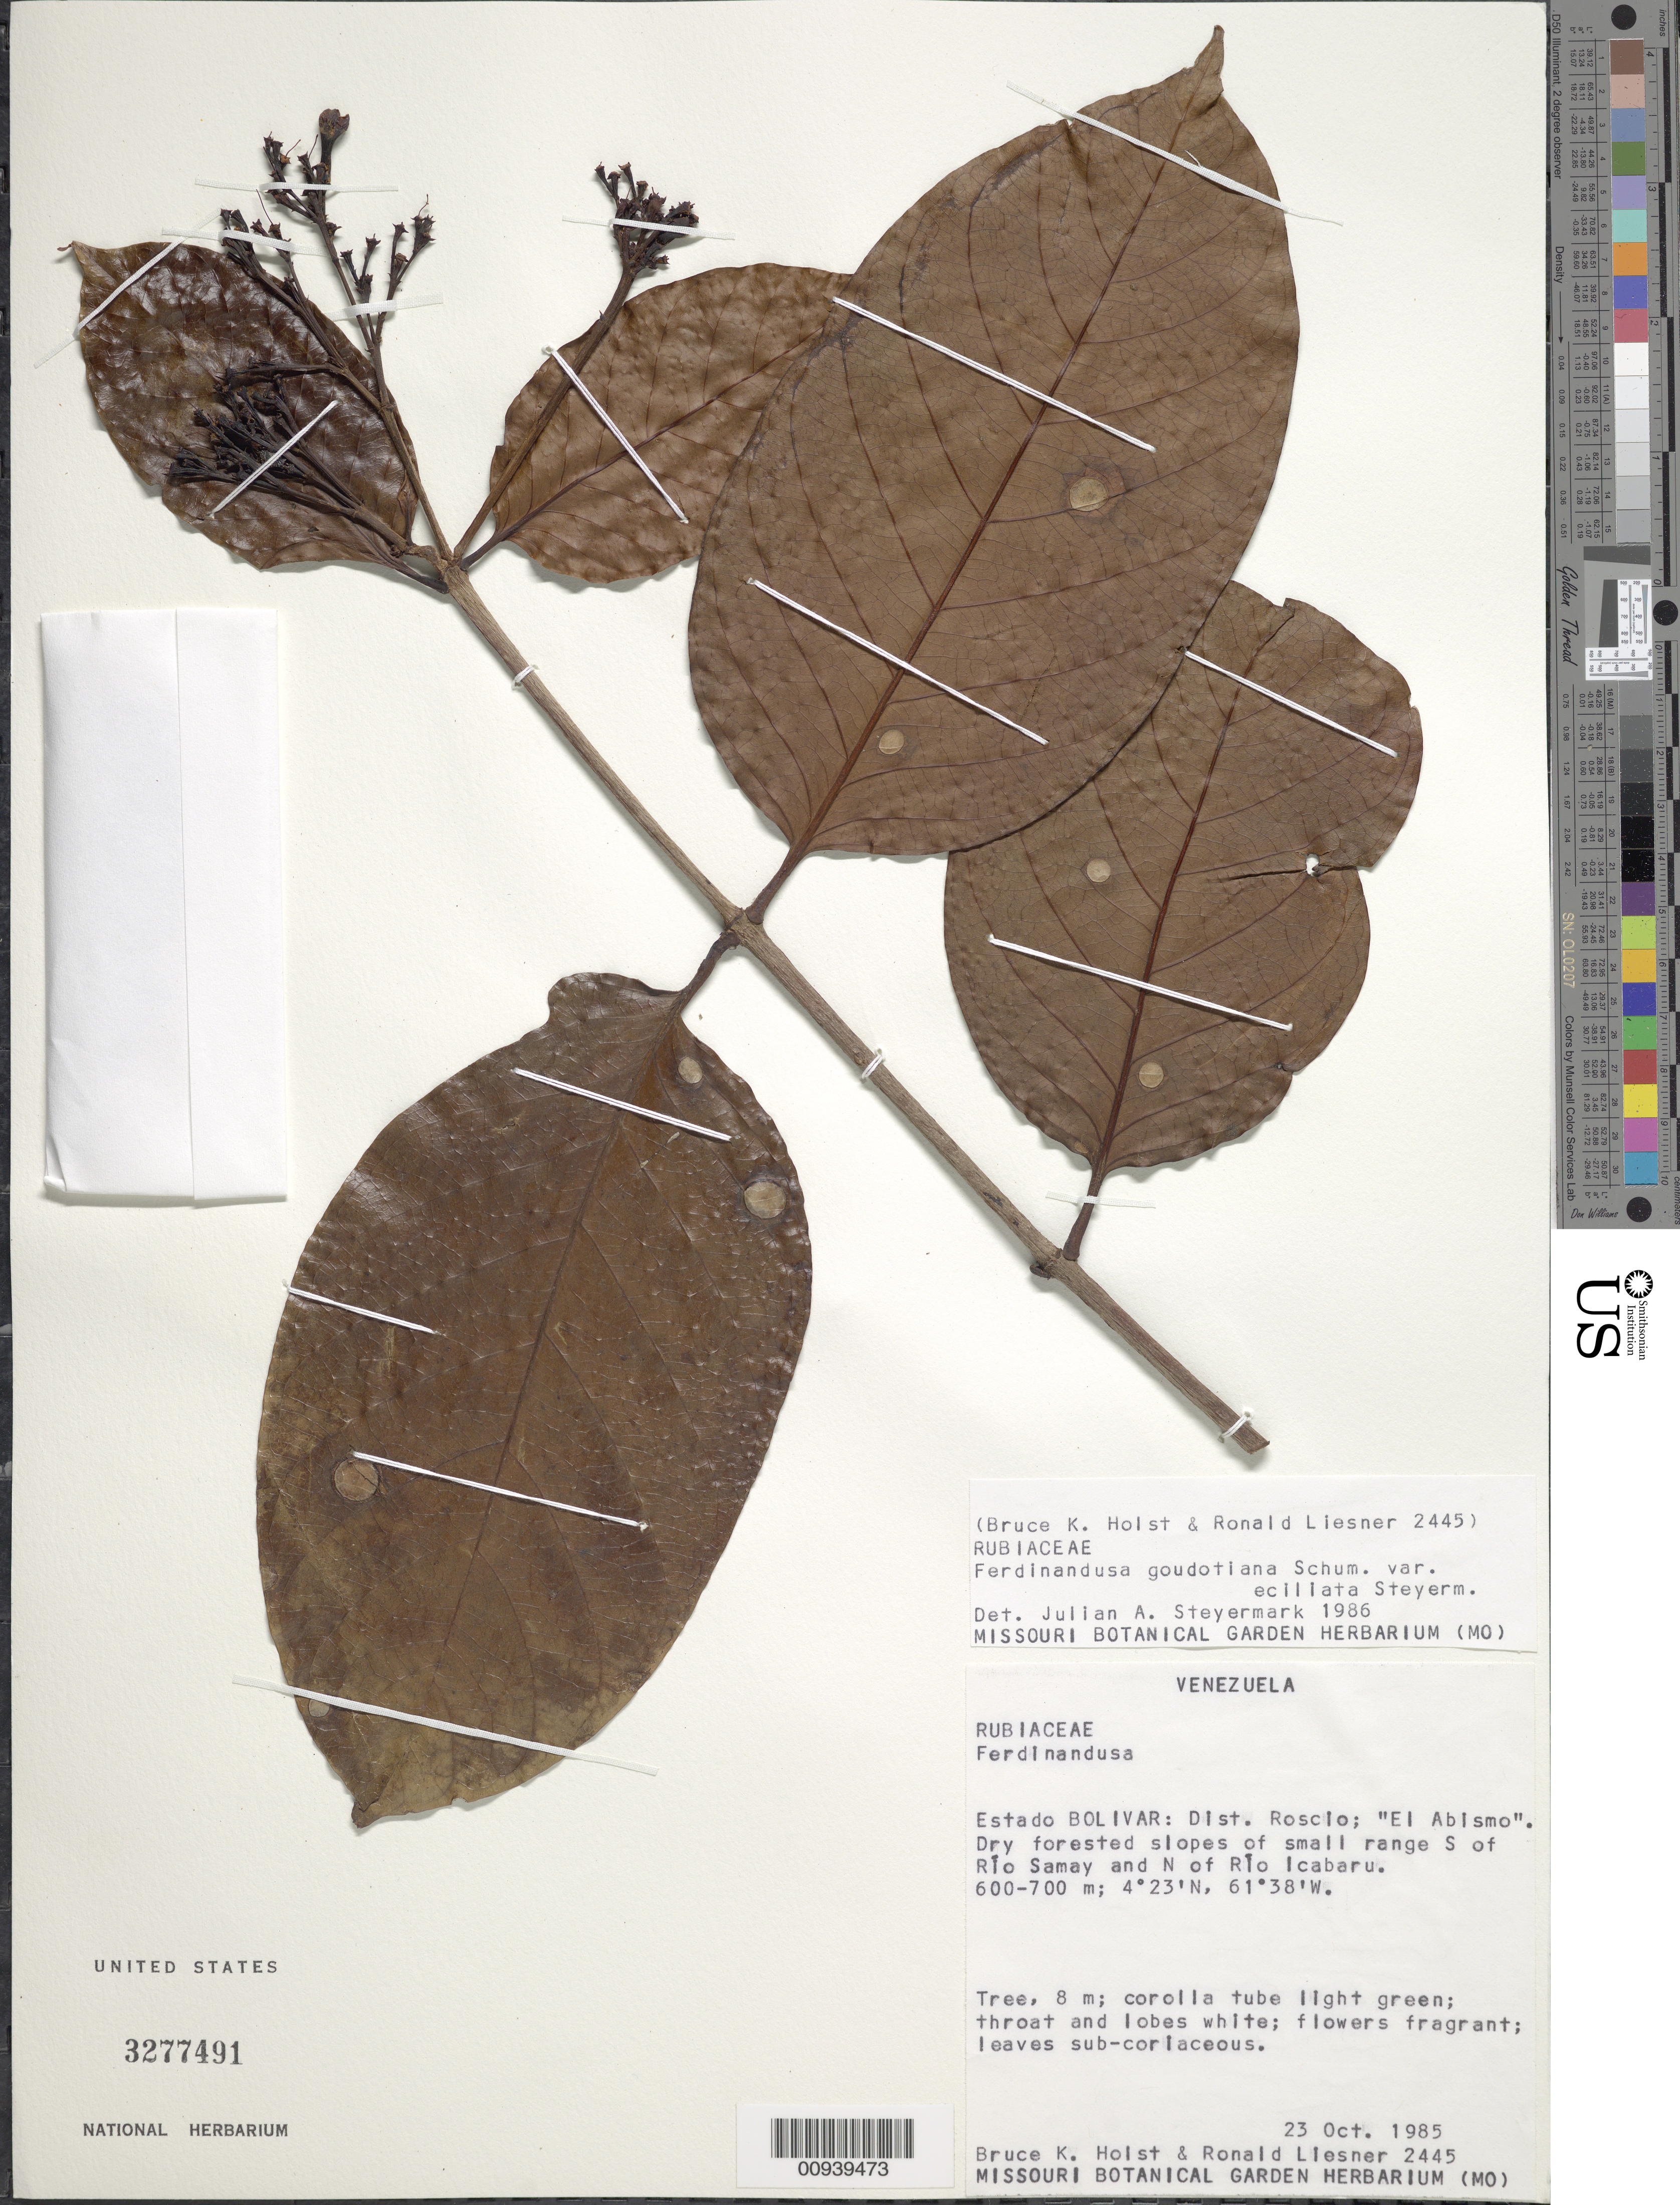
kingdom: Plantae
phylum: Tracheophyta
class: Magnoliopsida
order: Gentianales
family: Rubiaceae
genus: Ferdinandusa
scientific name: Ferdinandusa goudotiana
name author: K. Schum.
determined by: Steyermark, Julian A., (VEN)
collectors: B. Holst & R. L. Liesner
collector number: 2445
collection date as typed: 23-Oct-85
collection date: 1985-10-23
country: Venezuela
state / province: Bolívar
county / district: Roscio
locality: El Abismo, S of Río Samay and N of Icabarú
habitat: Dry forested slopes of small range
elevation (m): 600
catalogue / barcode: US 3277491